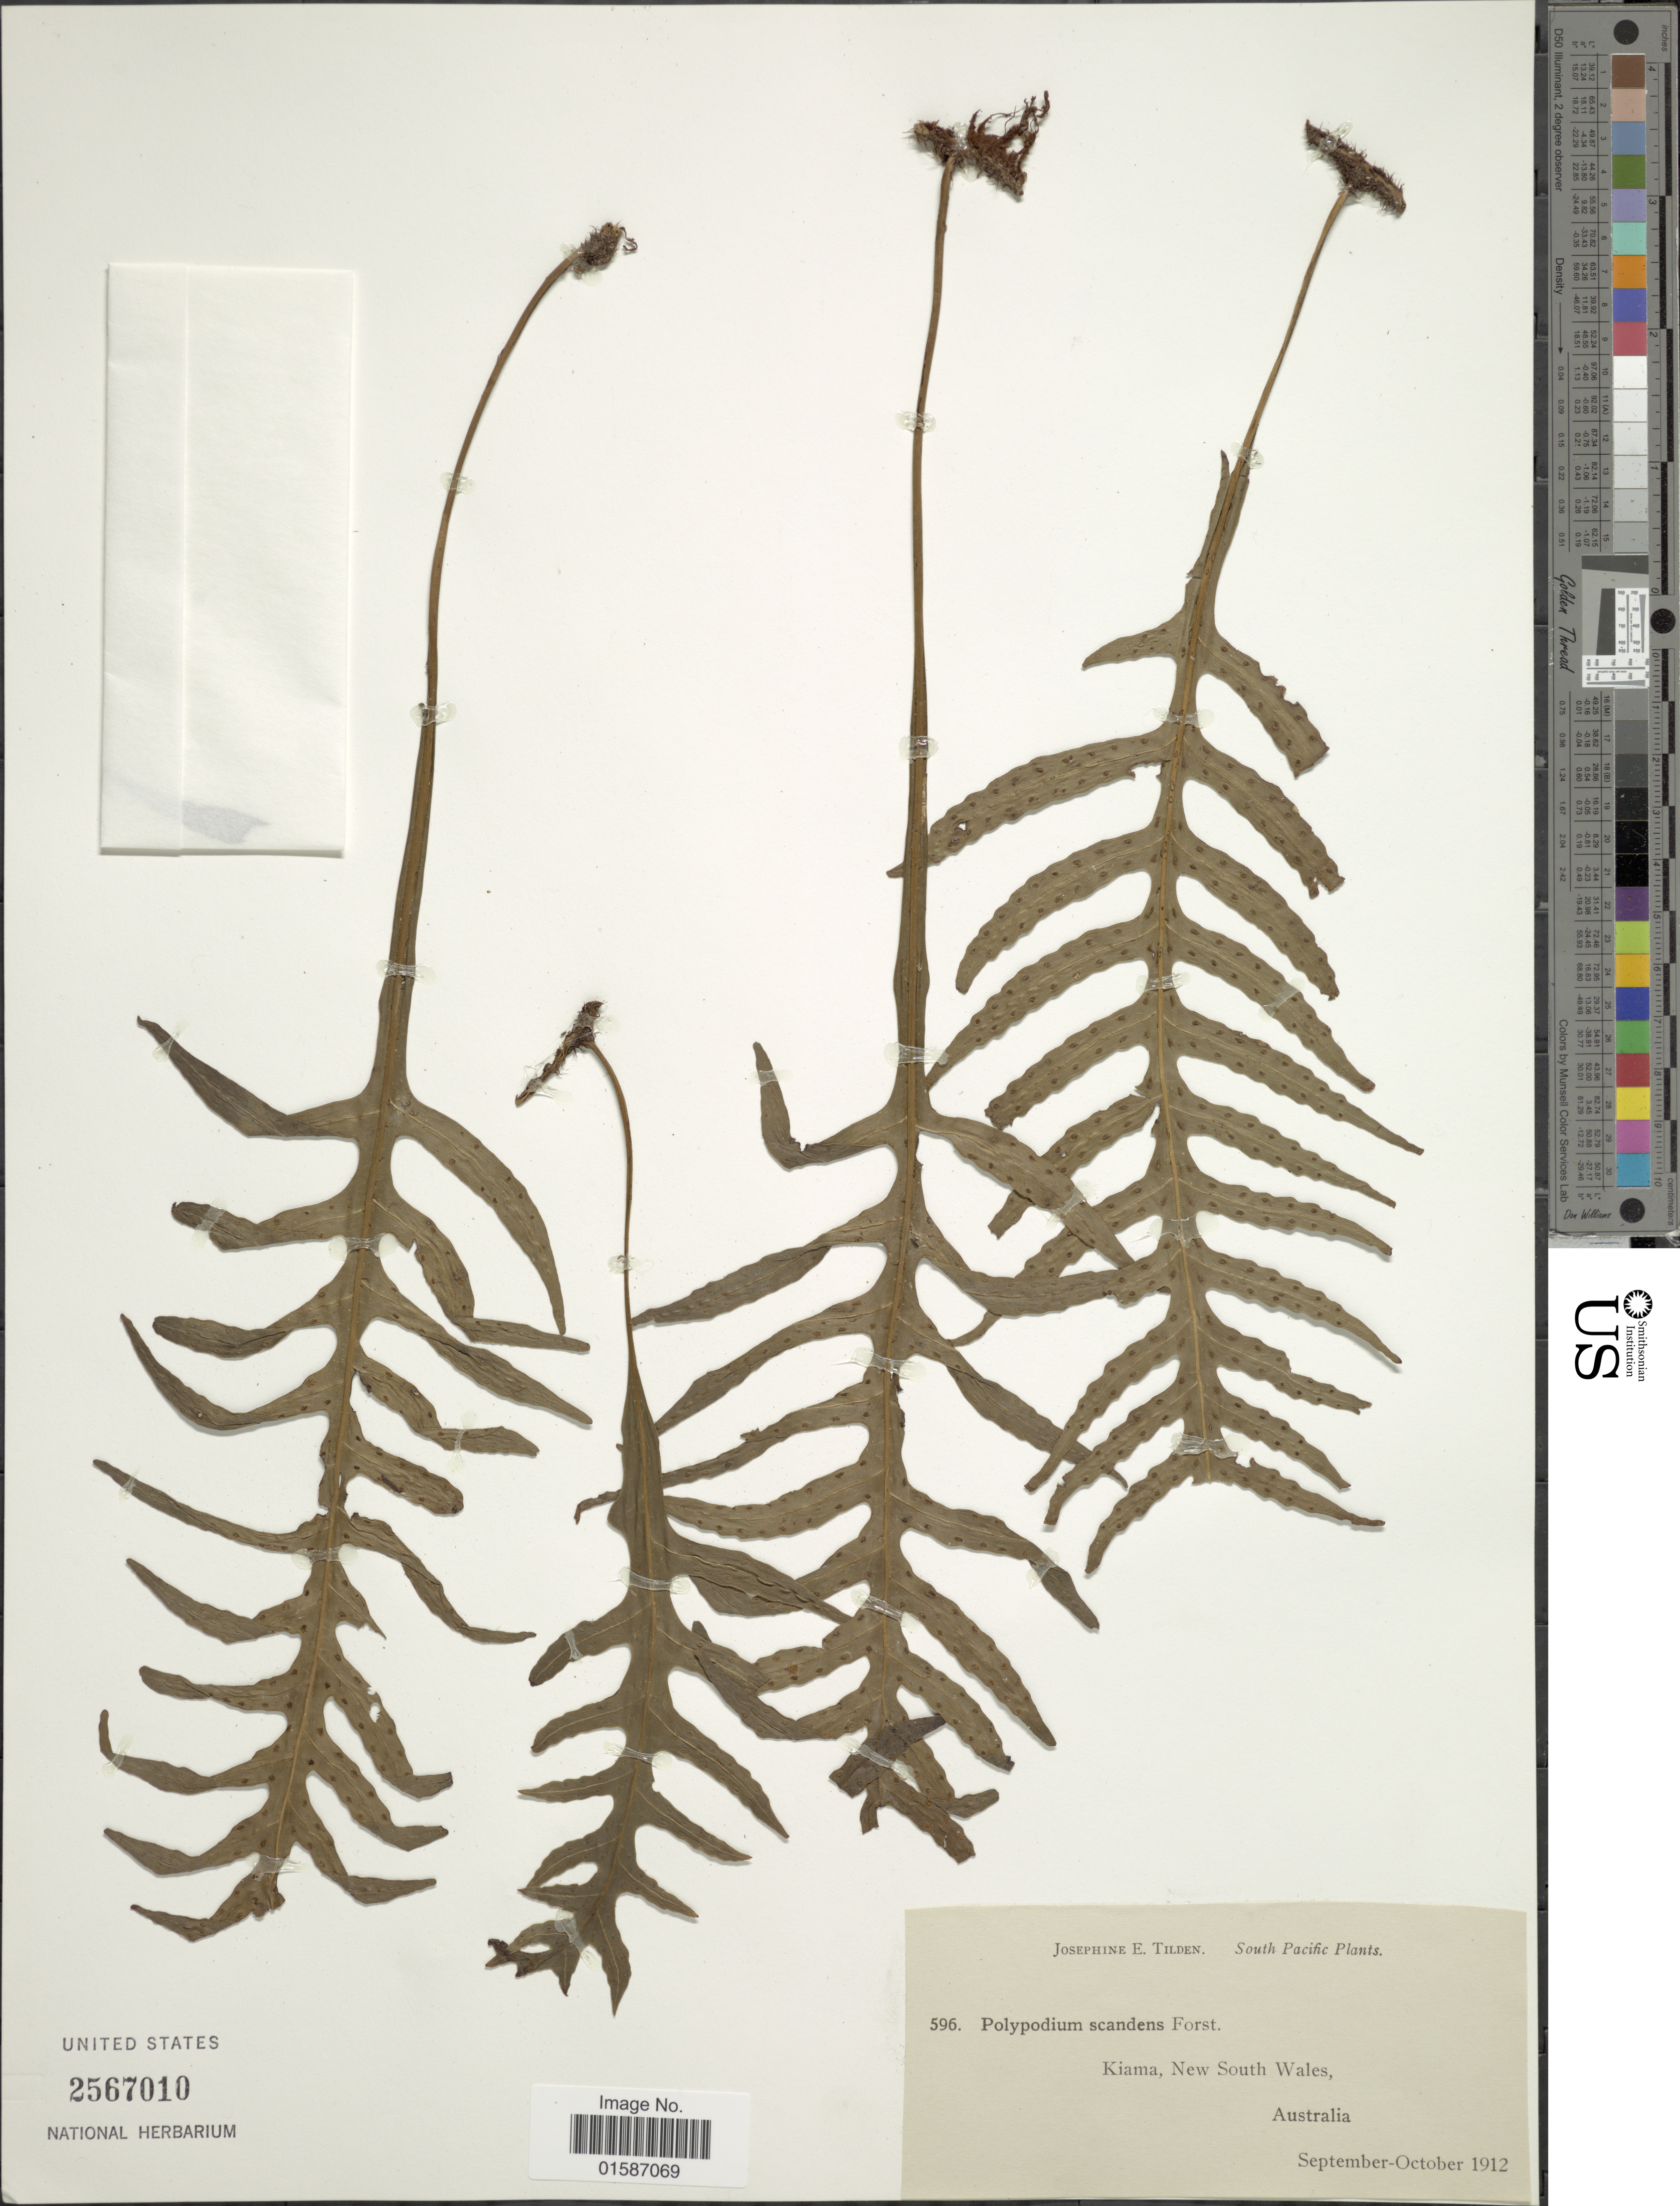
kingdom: Plantae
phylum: Tracheophyta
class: Polypodiopsida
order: Polypodiales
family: Polypodiaceae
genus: Microsorum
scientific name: Microsorum scandens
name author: Tindale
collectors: J. E. Tilden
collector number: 596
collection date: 1912-09/1912-10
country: Australia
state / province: New South Wales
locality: Kiama, South Pacific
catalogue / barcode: US 2567010